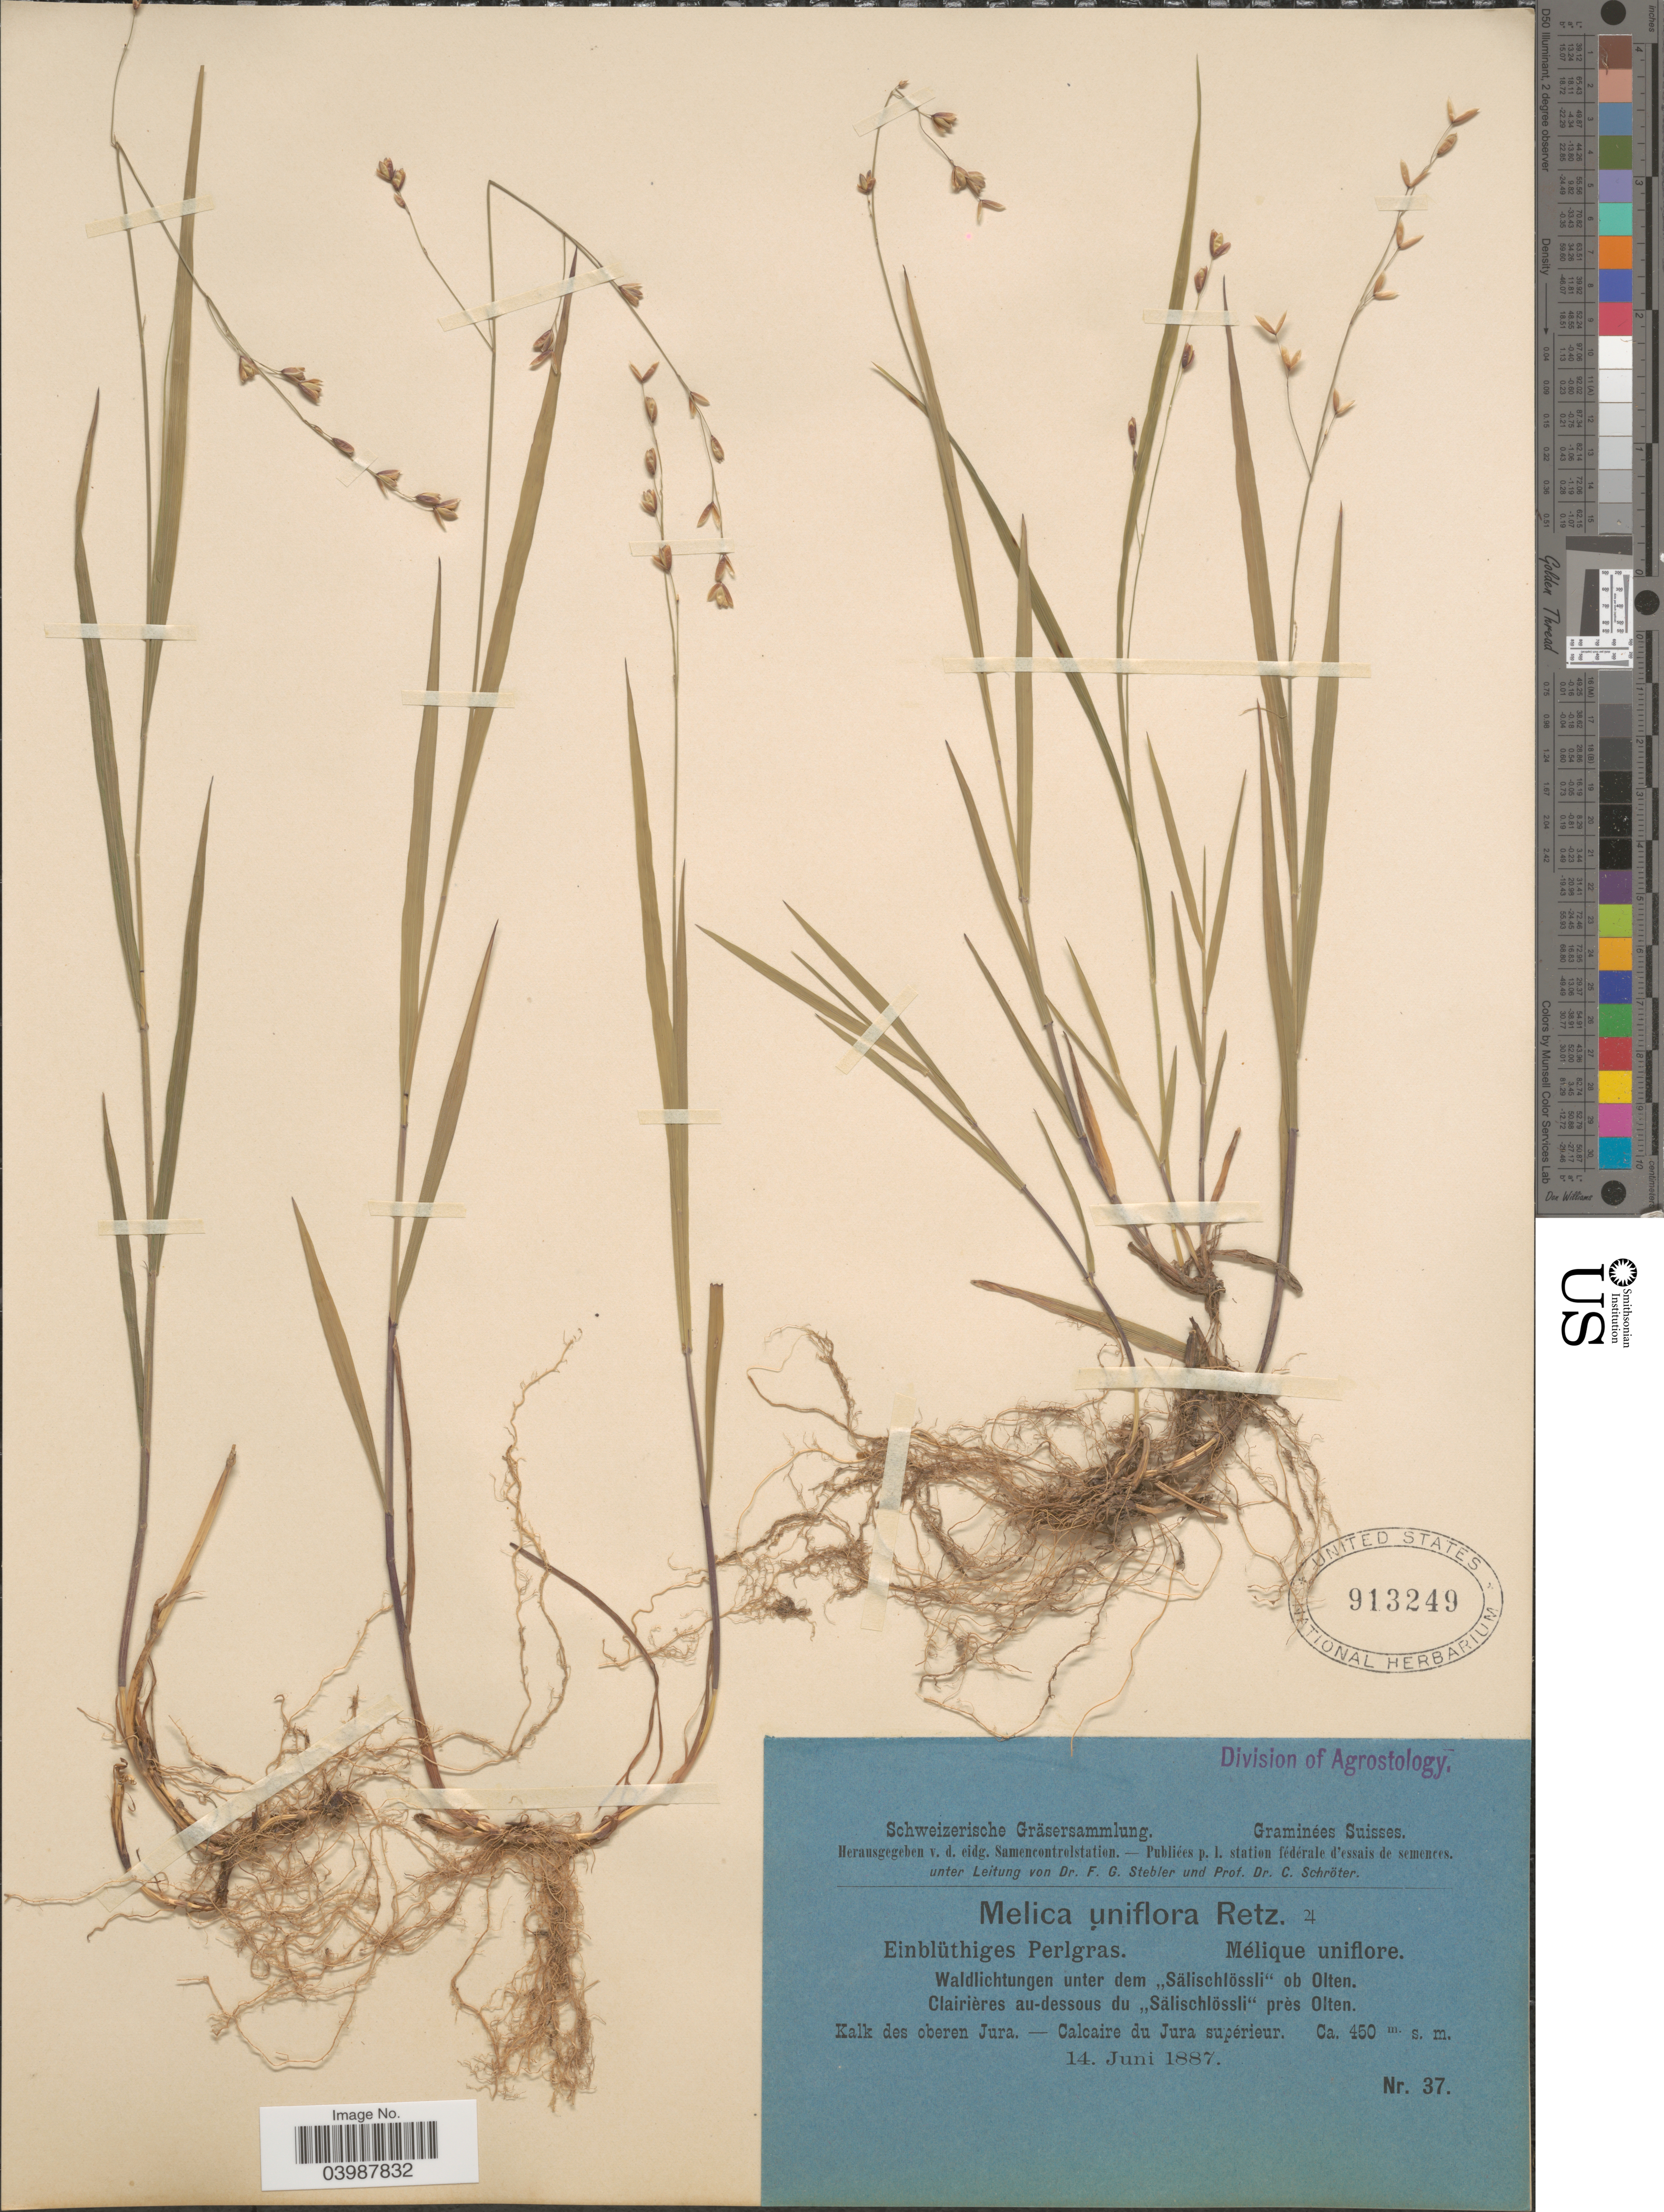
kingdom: Plantae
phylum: Tracheophyta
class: Liliopsida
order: Poales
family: Poaceae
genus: Melica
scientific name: Melica uniflora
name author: Retz.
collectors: Stebler, F.G. & Schröter, C.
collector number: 37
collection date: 1887-06-14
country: Switzerland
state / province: Jura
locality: Kalk des oberen Jura. - Calcaire du Jura supérieur.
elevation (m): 450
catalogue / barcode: US 913249